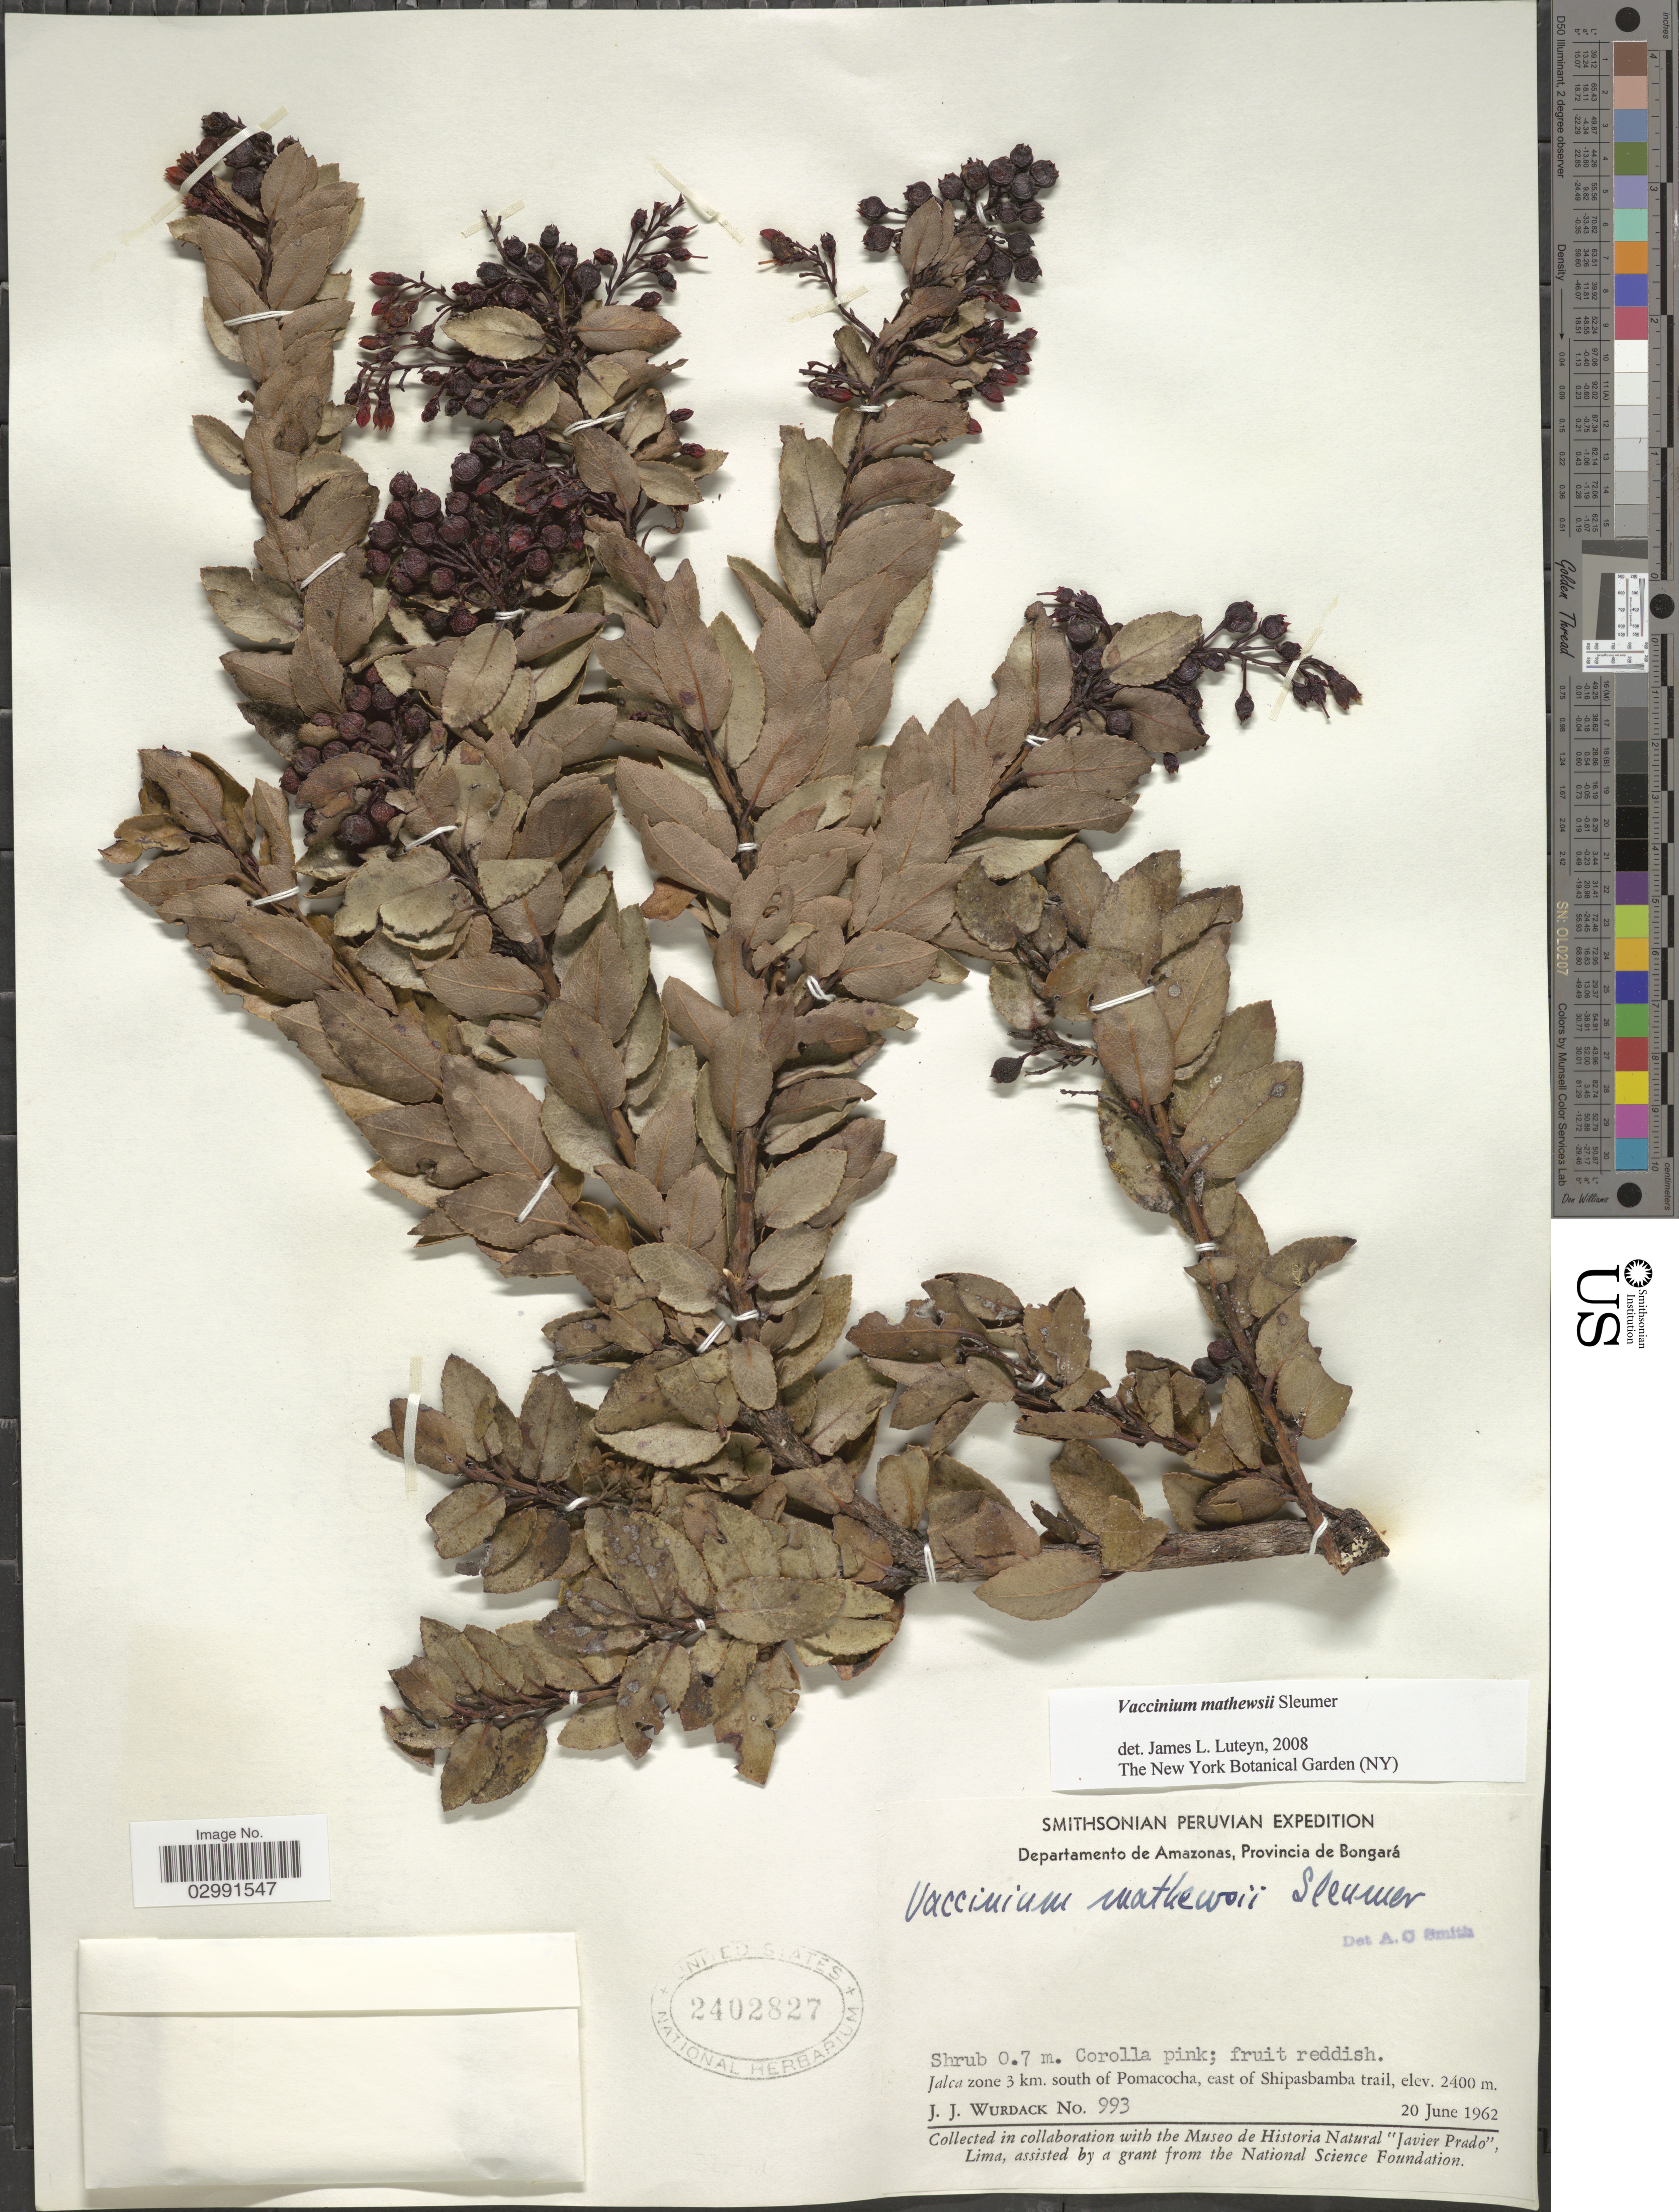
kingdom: Plantae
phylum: Tracheophyta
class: Magnoliopsida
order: Ericales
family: Ericaceae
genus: Vaccinium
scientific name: Vaccinium mathewsii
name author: Sleumer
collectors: J. J. Wurdack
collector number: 993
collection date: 1962-06-20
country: Peru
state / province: Amazonas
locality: Departamento de Amazonas, Provincia de Bongará. Jalca zone 3 km. south of Pomacocha, east of Shipasbamba trail.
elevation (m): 2400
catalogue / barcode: US 2402827